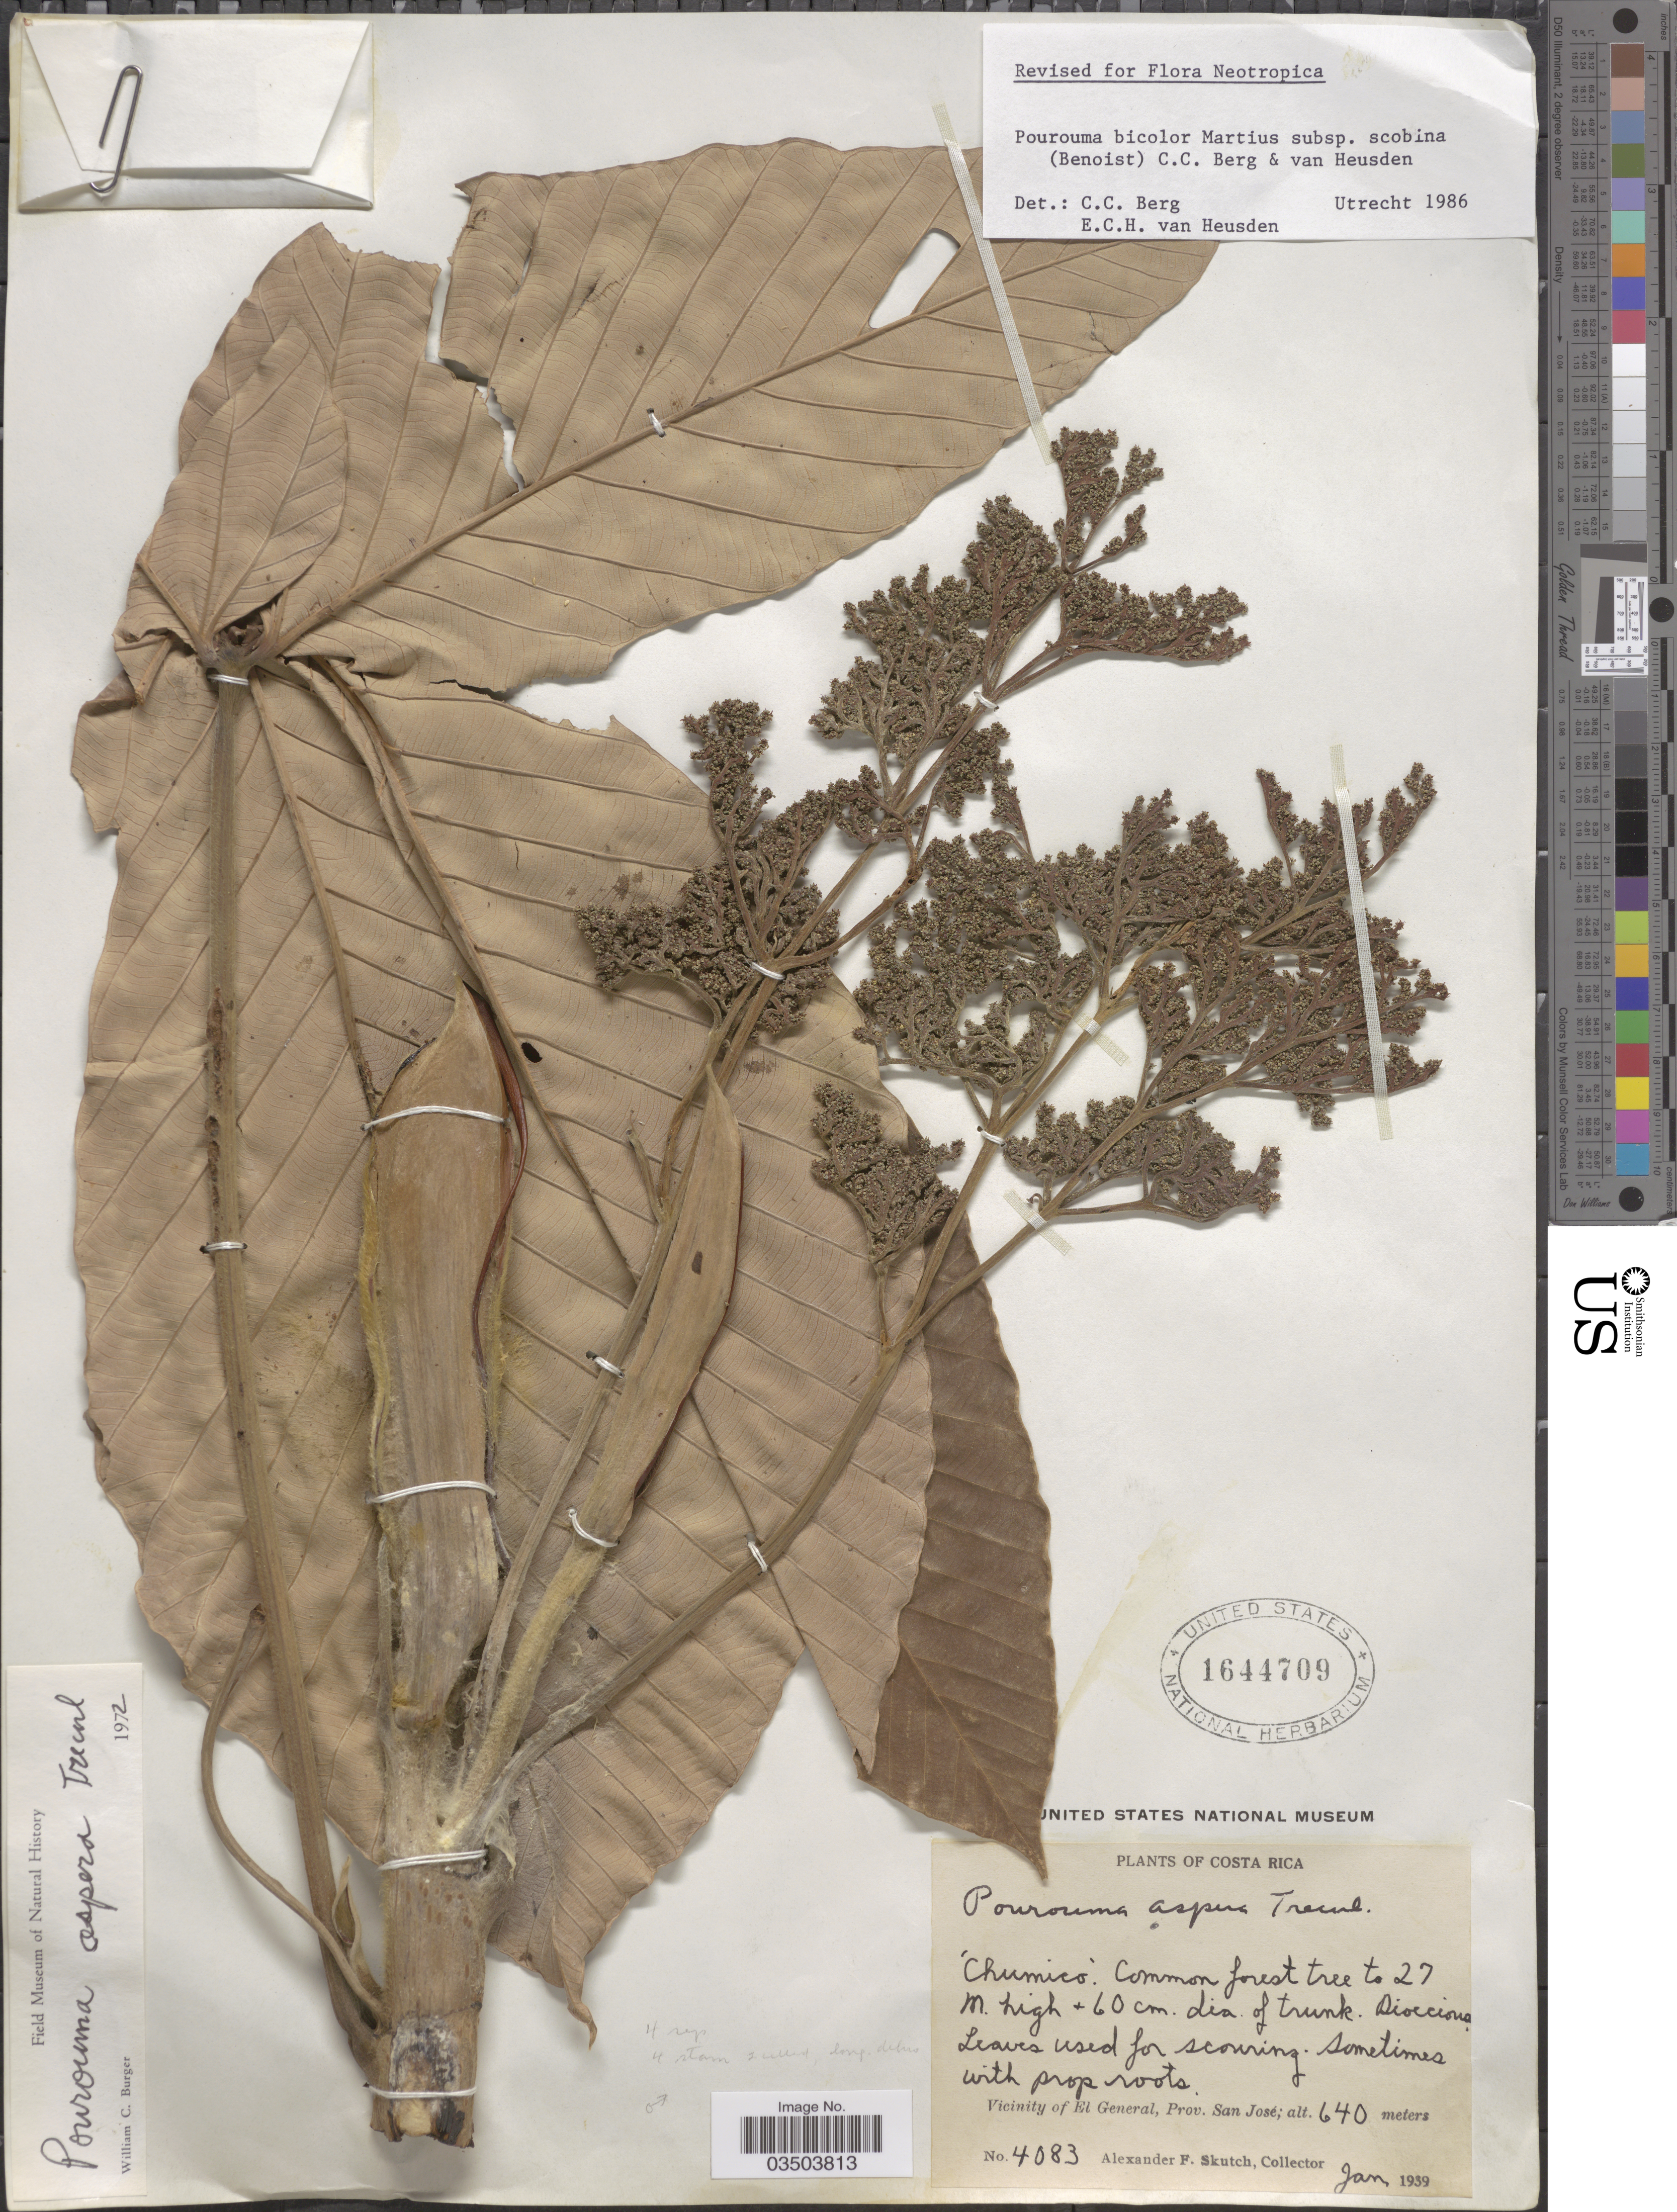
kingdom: Plantae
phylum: Tracheophyta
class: Magnoliopsida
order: Rosales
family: Urticaceae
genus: Pourouma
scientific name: Pourouma bicolor subsp. scobina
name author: (Benoist) C.C. Berg & Heusden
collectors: A. F. Skutch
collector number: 4083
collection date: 1939-01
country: Costa Rica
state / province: San José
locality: Vicinity of El General.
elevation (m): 640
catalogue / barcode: US 1644709